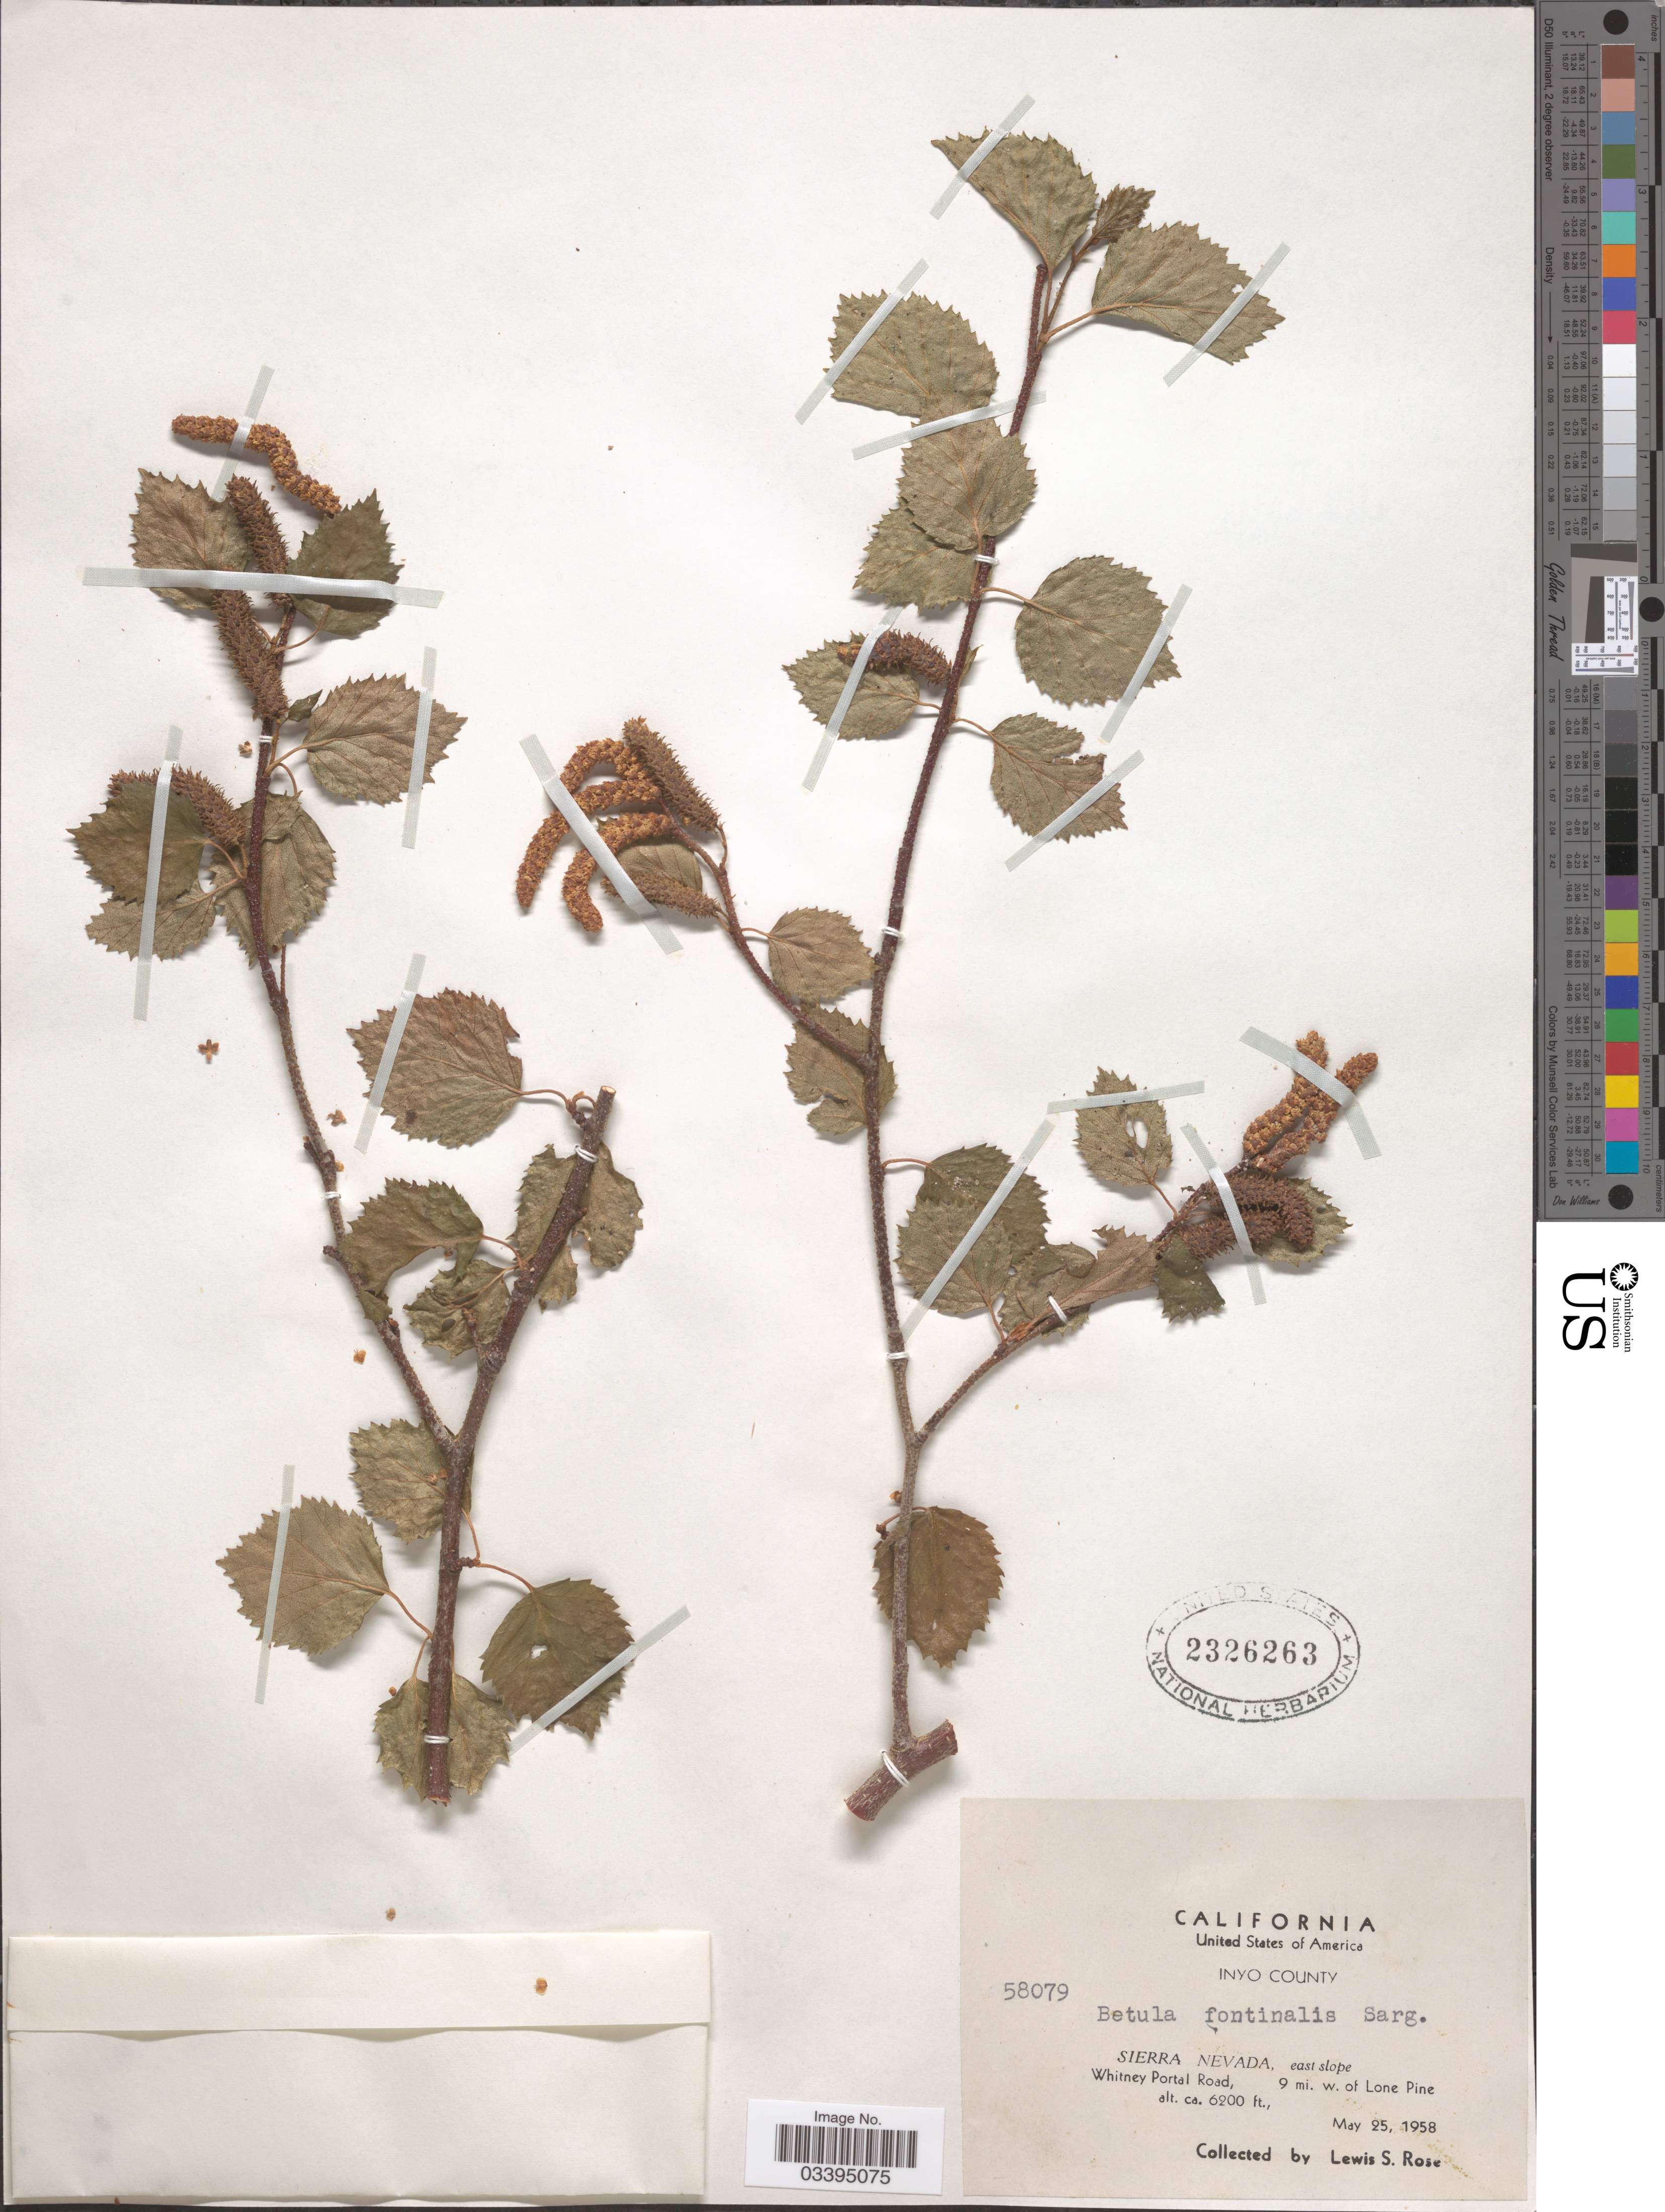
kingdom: Plantae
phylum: Tracheophyta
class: Magnoliopsida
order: Fagales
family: Betulaceae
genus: Betula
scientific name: Betula fontinalis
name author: Sarg.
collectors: L. S. Rose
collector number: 58079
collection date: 1958-05-25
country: United States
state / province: California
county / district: Inyo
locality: Inyo County. Sierra Nevada, east slope Whitney Portal Road, 9 mi. w. of Lone Pine.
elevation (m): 1890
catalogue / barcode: US 2326263